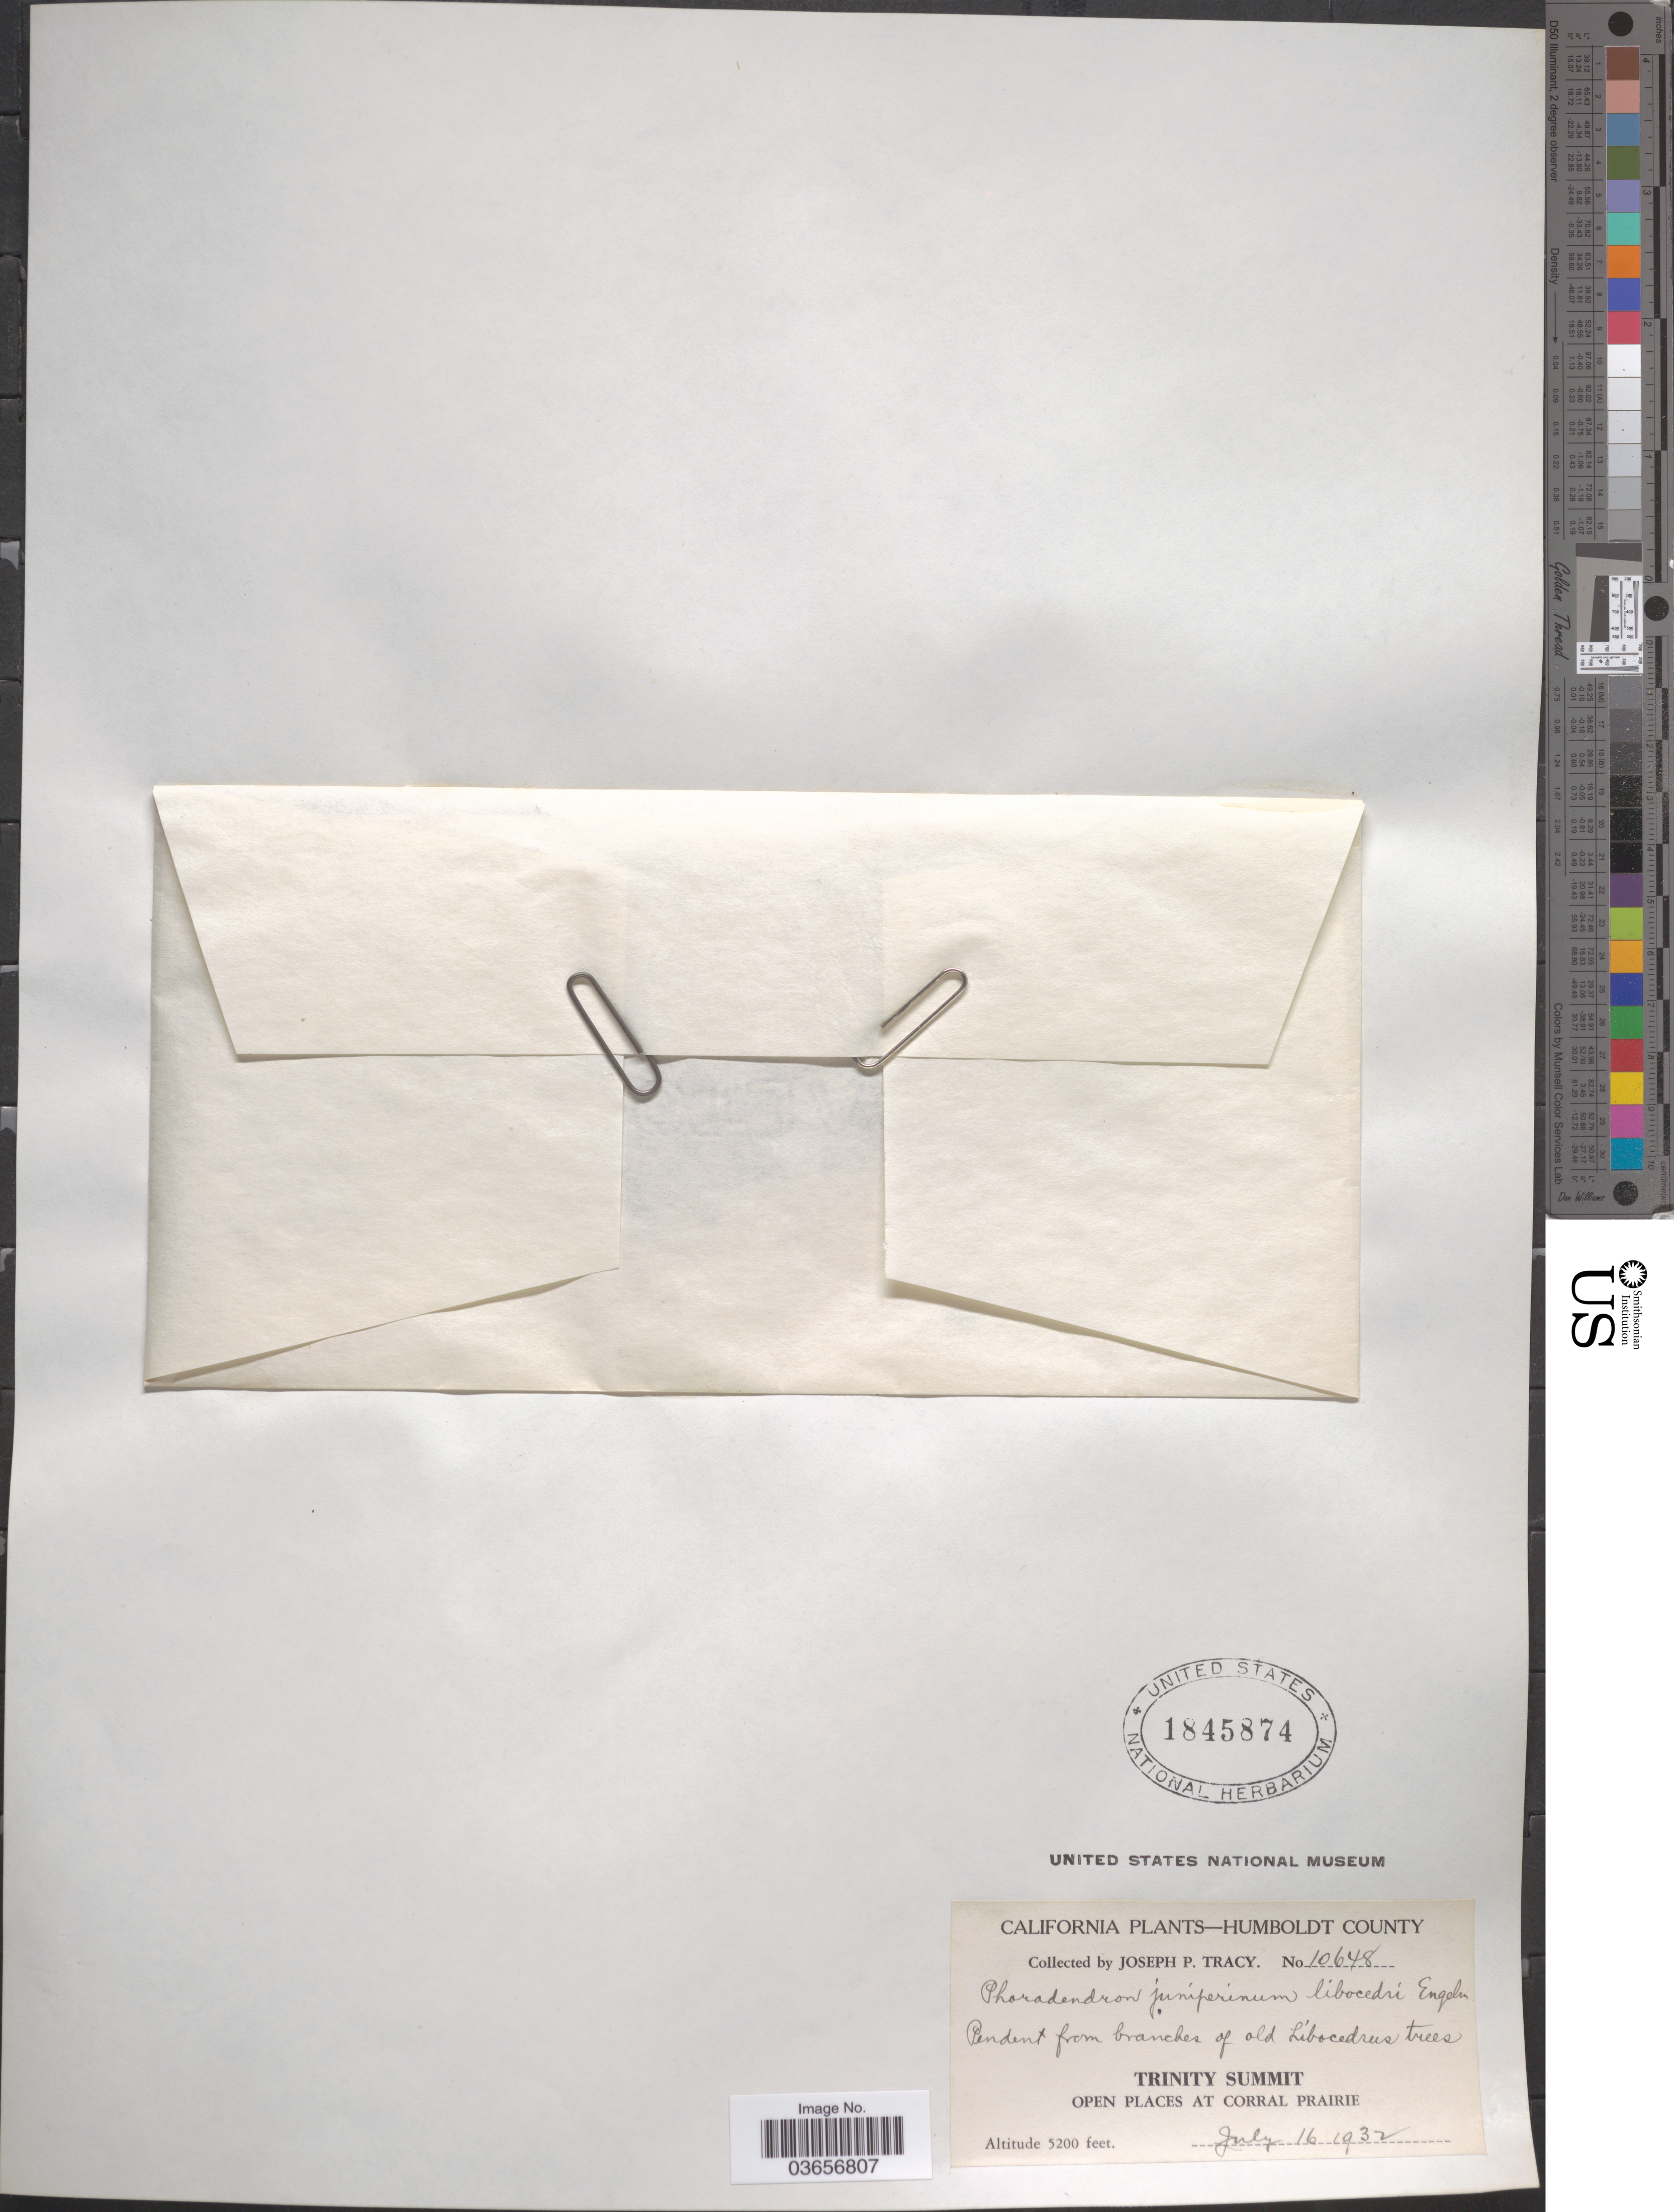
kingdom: Plantae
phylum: Tracheophyta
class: Magnoliopsida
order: Santalales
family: Viscaceae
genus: Phoradendron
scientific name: Phoradendron juniperinum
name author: Engelm. ex A. Gray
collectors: J. Tracy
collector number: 10648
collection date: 1932-07-16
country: United States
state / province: California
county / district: Humboldt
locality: Humboldt County. Trinity Summit. Open places at Corral Prairie.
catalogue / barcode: US 1845874